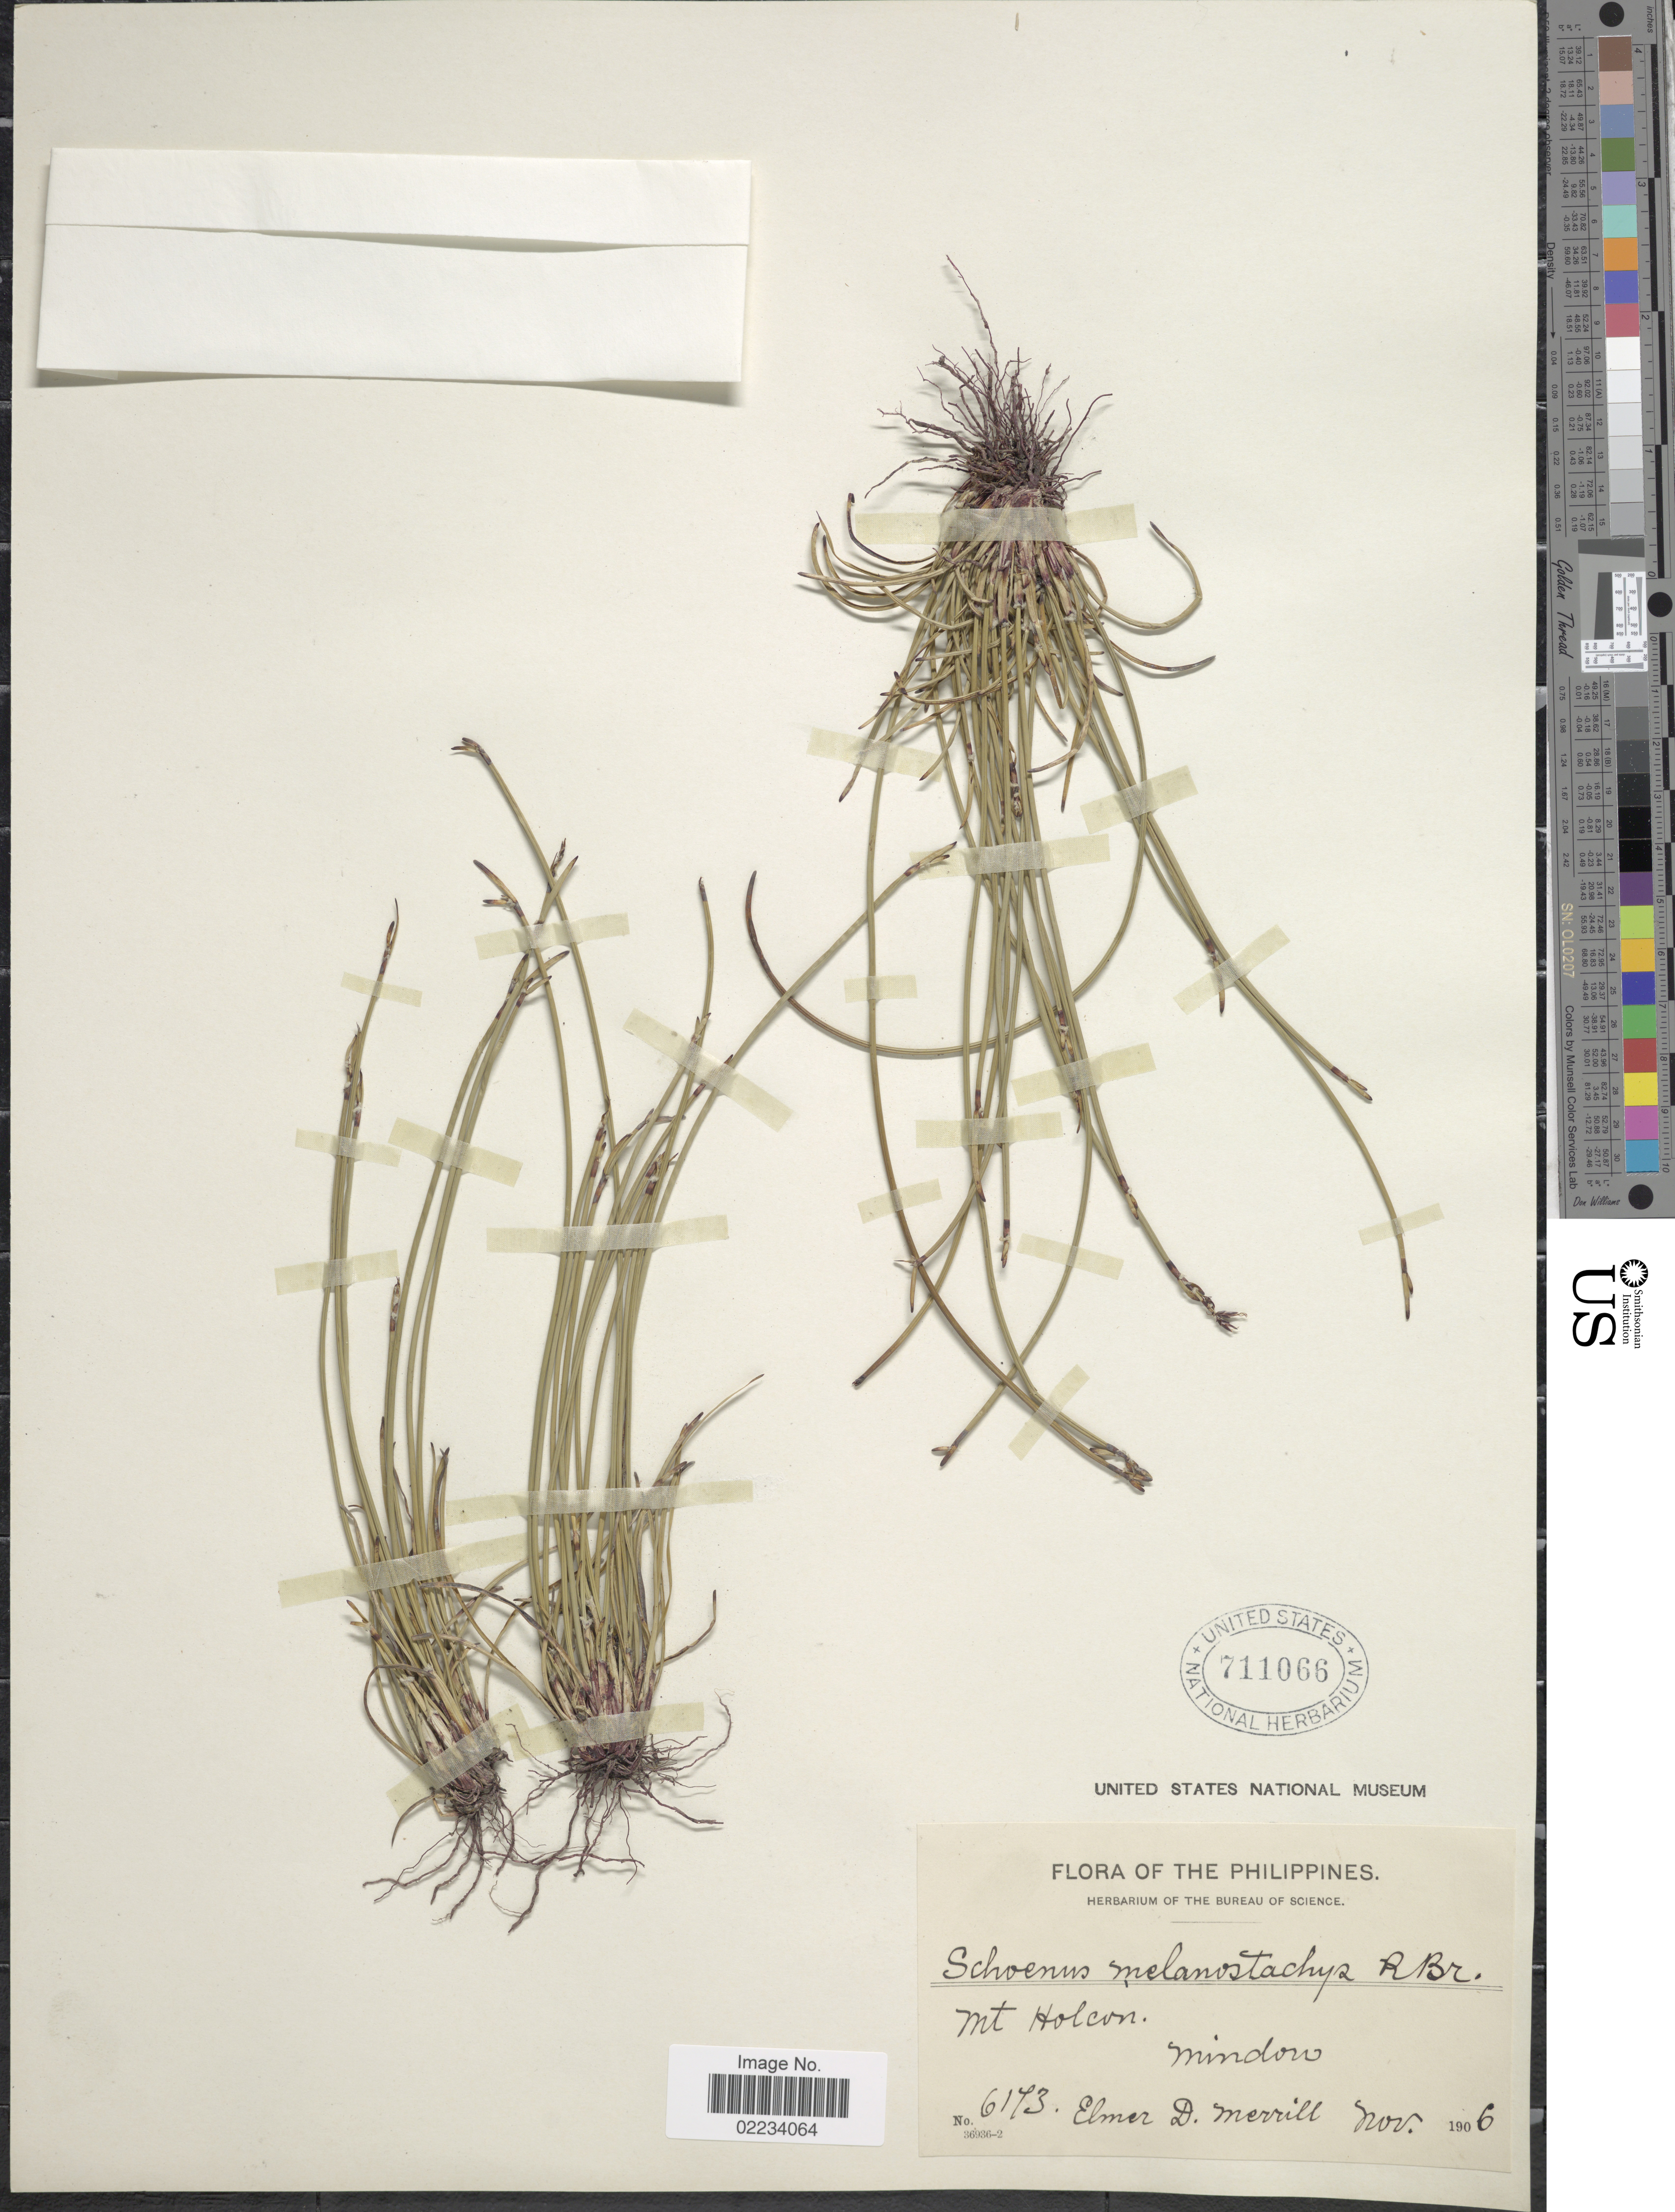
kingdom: Plantae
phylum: Tracheophyta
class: Liliopsida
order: Poales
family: Cyperaceae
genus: Schoenus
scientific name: Schoenus melanostachys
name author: R. Br.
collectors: E. D. Merrill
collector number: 6173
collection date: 1906-11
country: Philippines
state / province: Mimaropa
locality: Mt Holcon, Mindoro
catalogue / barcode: US 711066